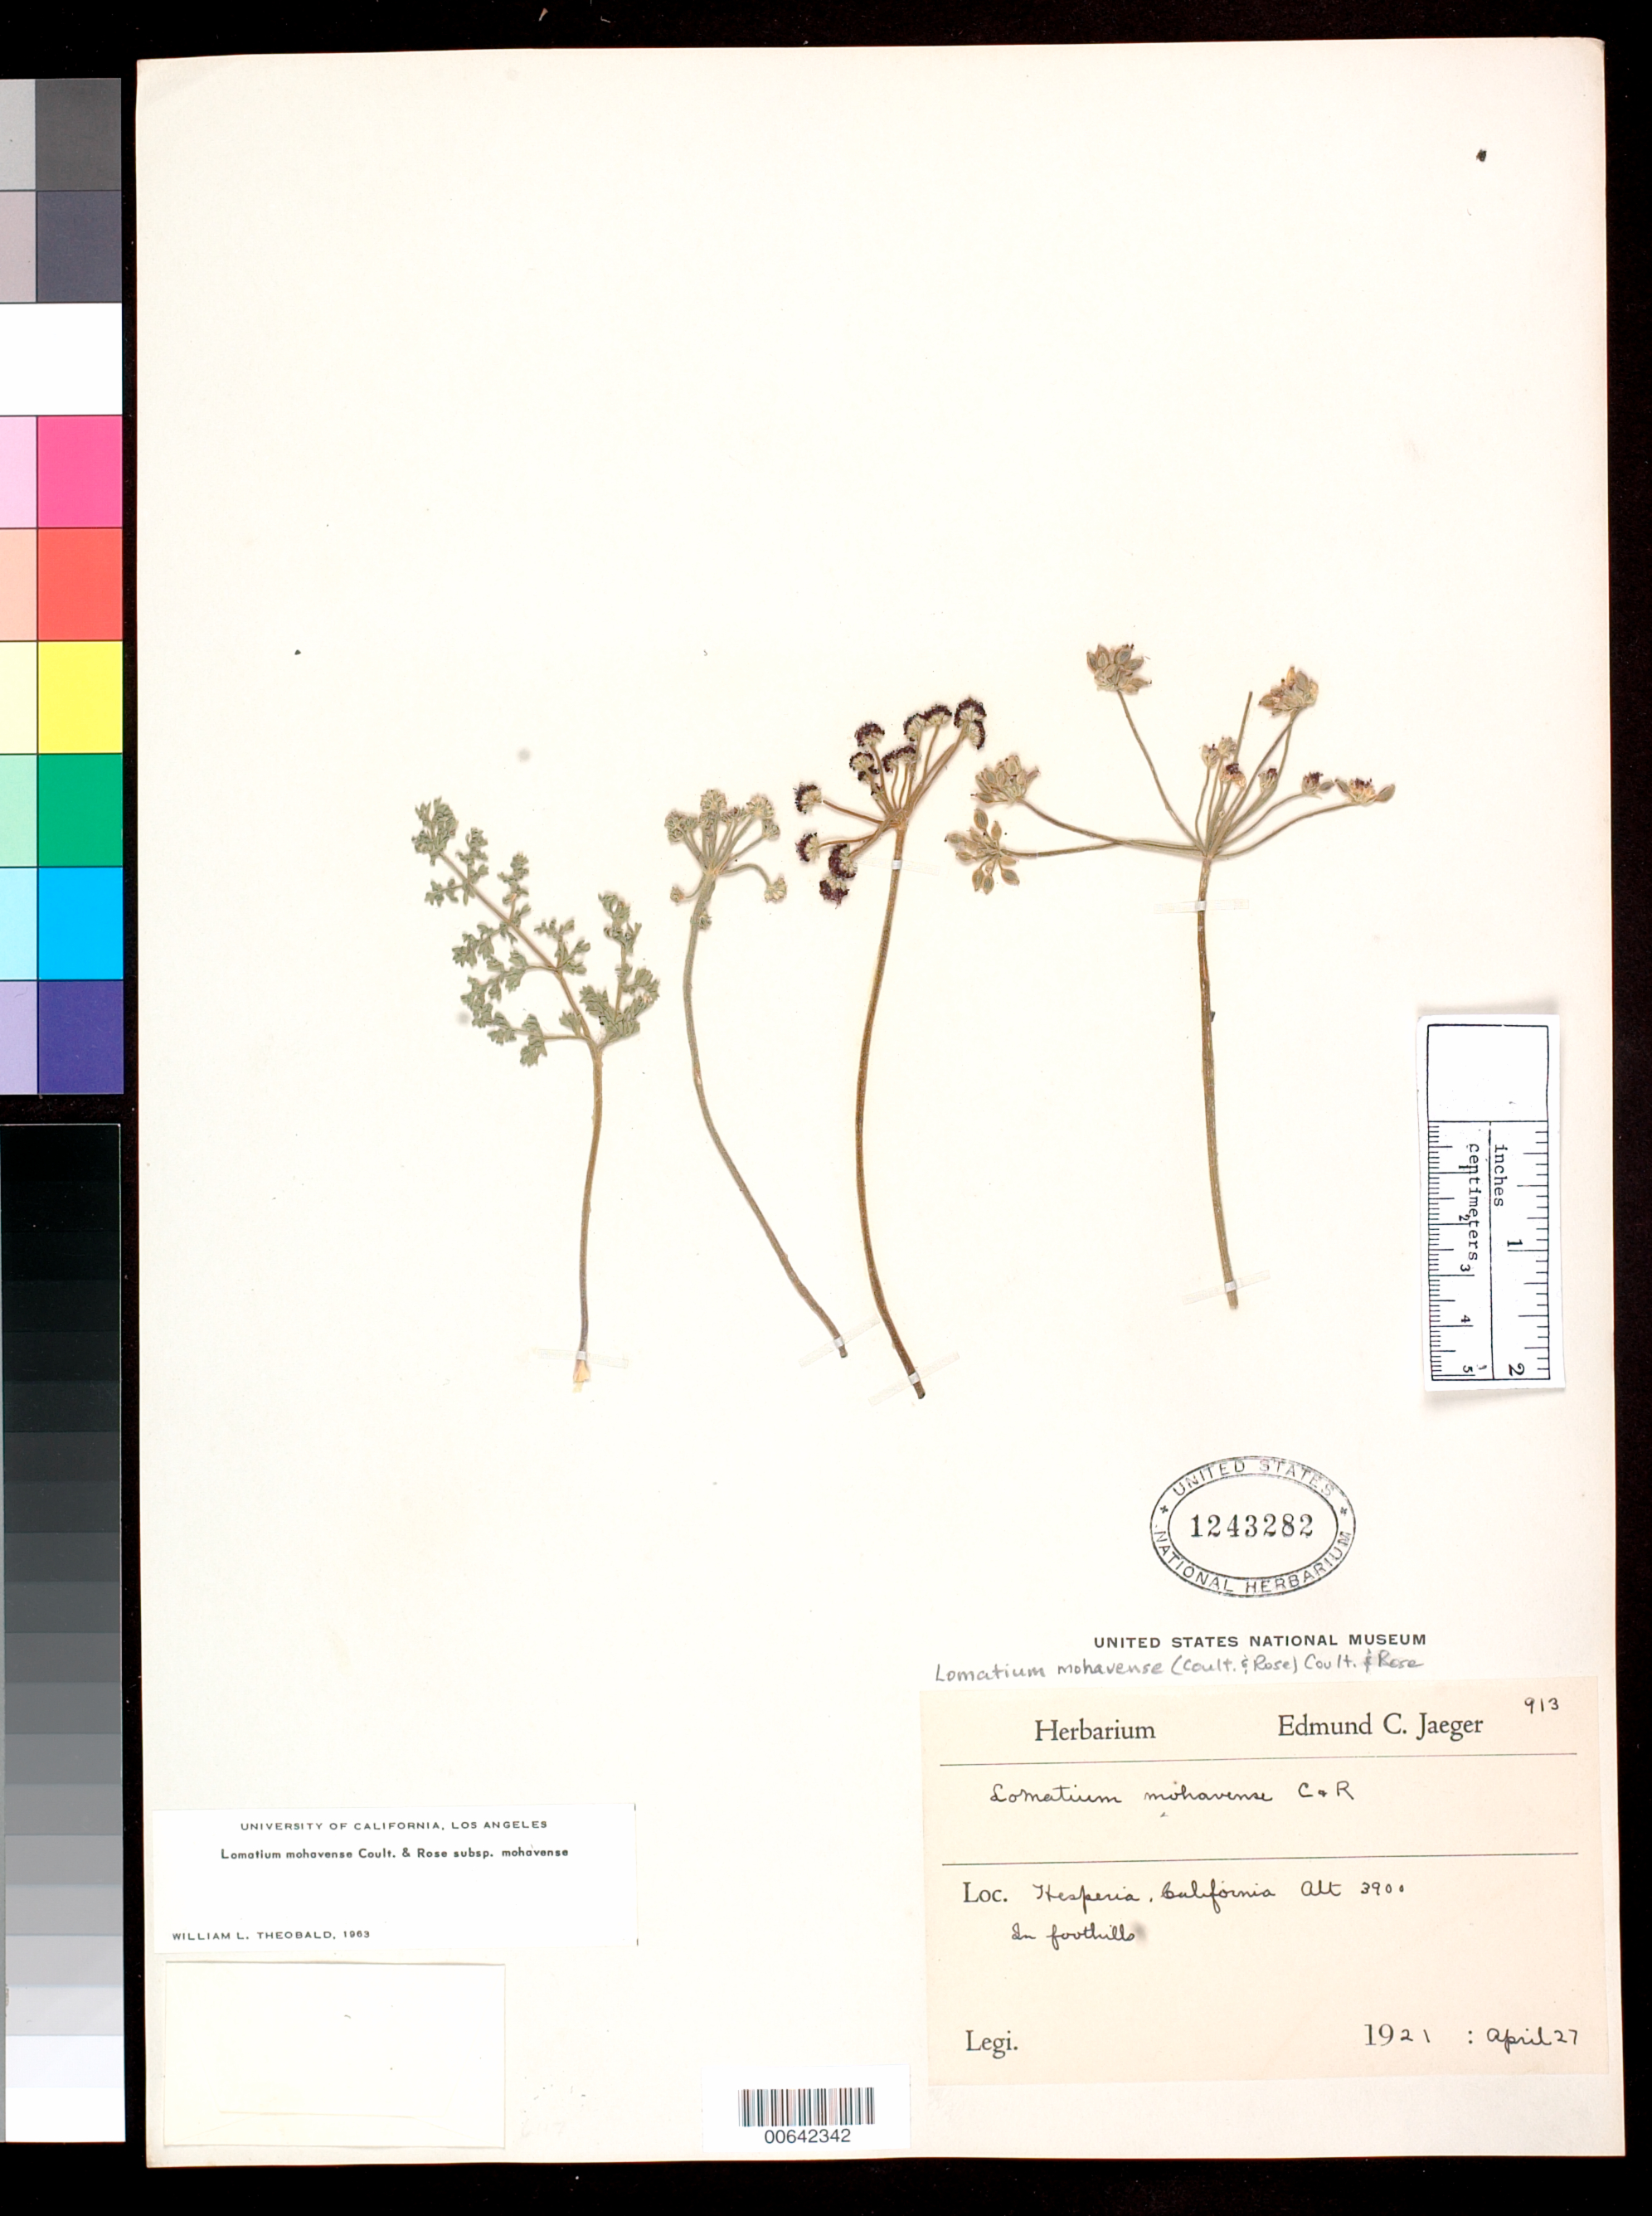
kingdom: Plantae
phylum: Tracheophyta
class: Magnoliopsida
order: Apiales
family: Apiaceae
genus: Lomatium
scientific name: Lomatium mohavense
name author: (J.M. Coult. & Rose) J.M. Coult. & Rose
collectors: E. Jaeger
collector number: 913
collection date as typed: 27 Apr 1921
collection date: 1921-04-27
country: United States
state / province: California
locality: Hesperia, in foothills.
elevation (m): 1189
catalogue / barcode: US 1243282